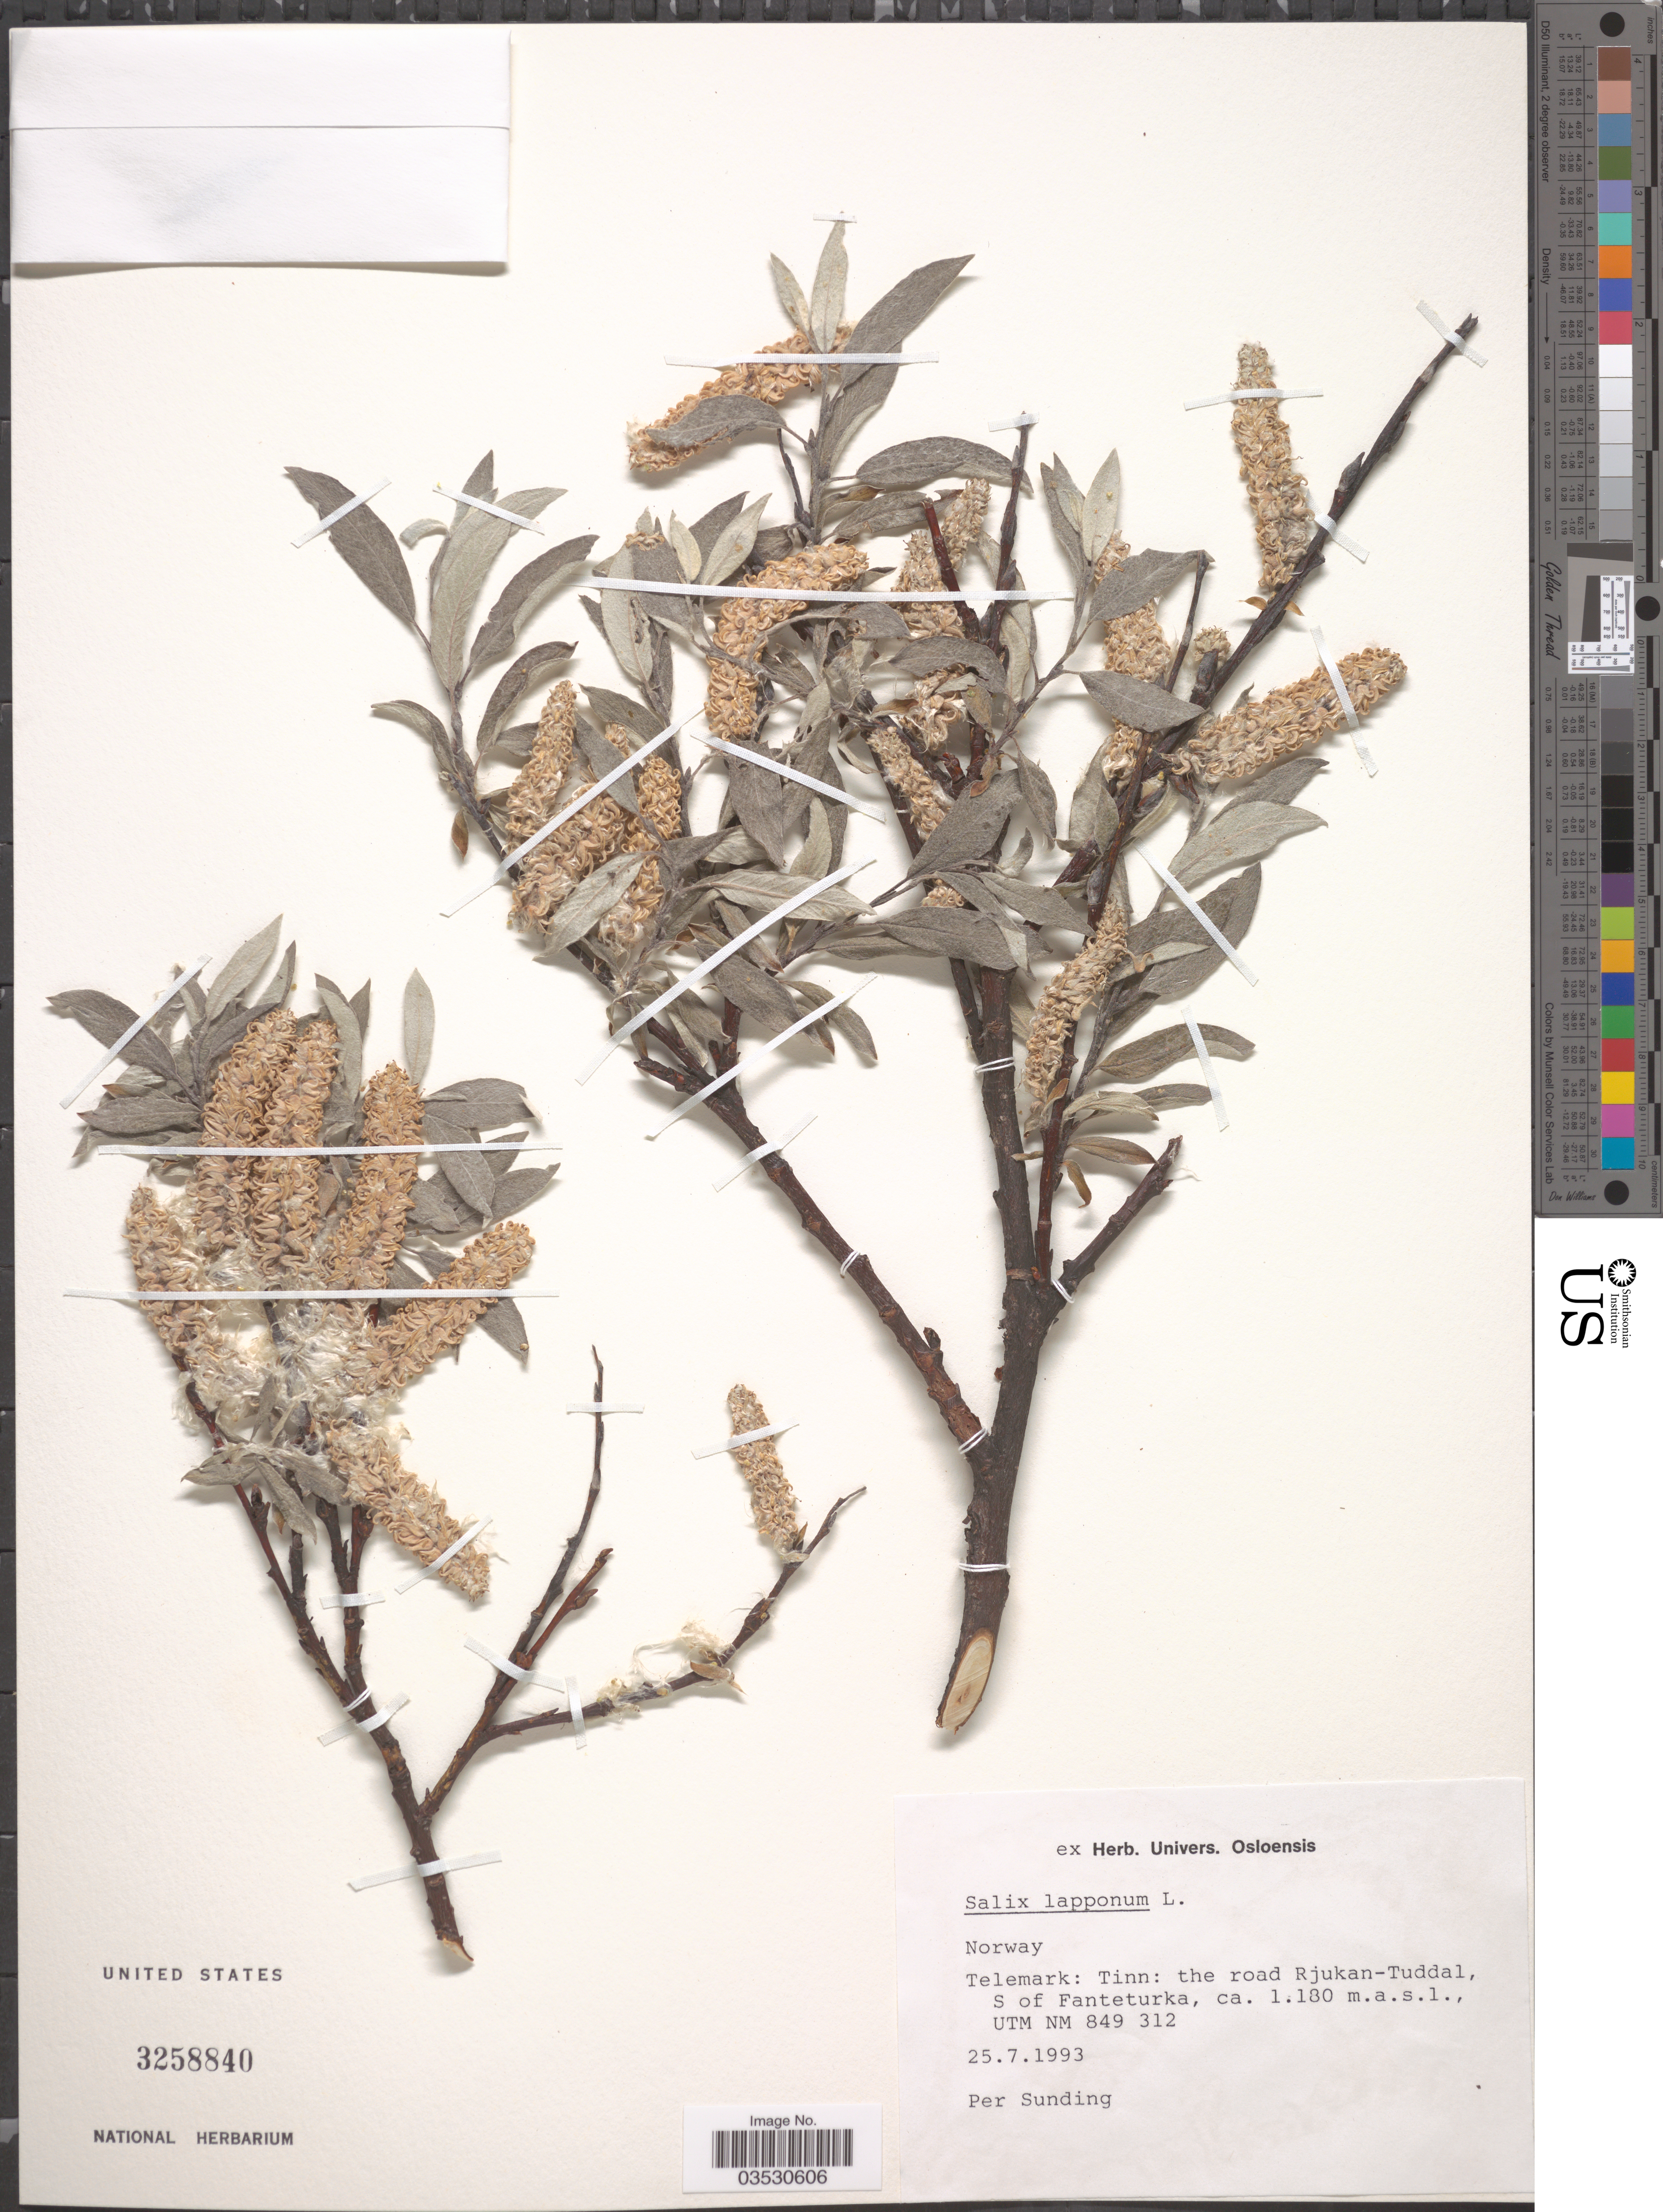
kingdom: Plantae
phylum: Tracheophyta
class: Magnoliopsida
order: Malpighiales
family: Salicaceae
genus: Salix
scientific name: Salix lapponum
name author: L.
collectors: P. O. Sunding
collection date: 1993-07-25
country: Norway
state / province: Telemark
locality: Tinn: the road Rjukan-Tuddal, S of Fanteturka, UTM NM 849 312.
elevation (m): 1180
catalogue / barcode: US 3258840